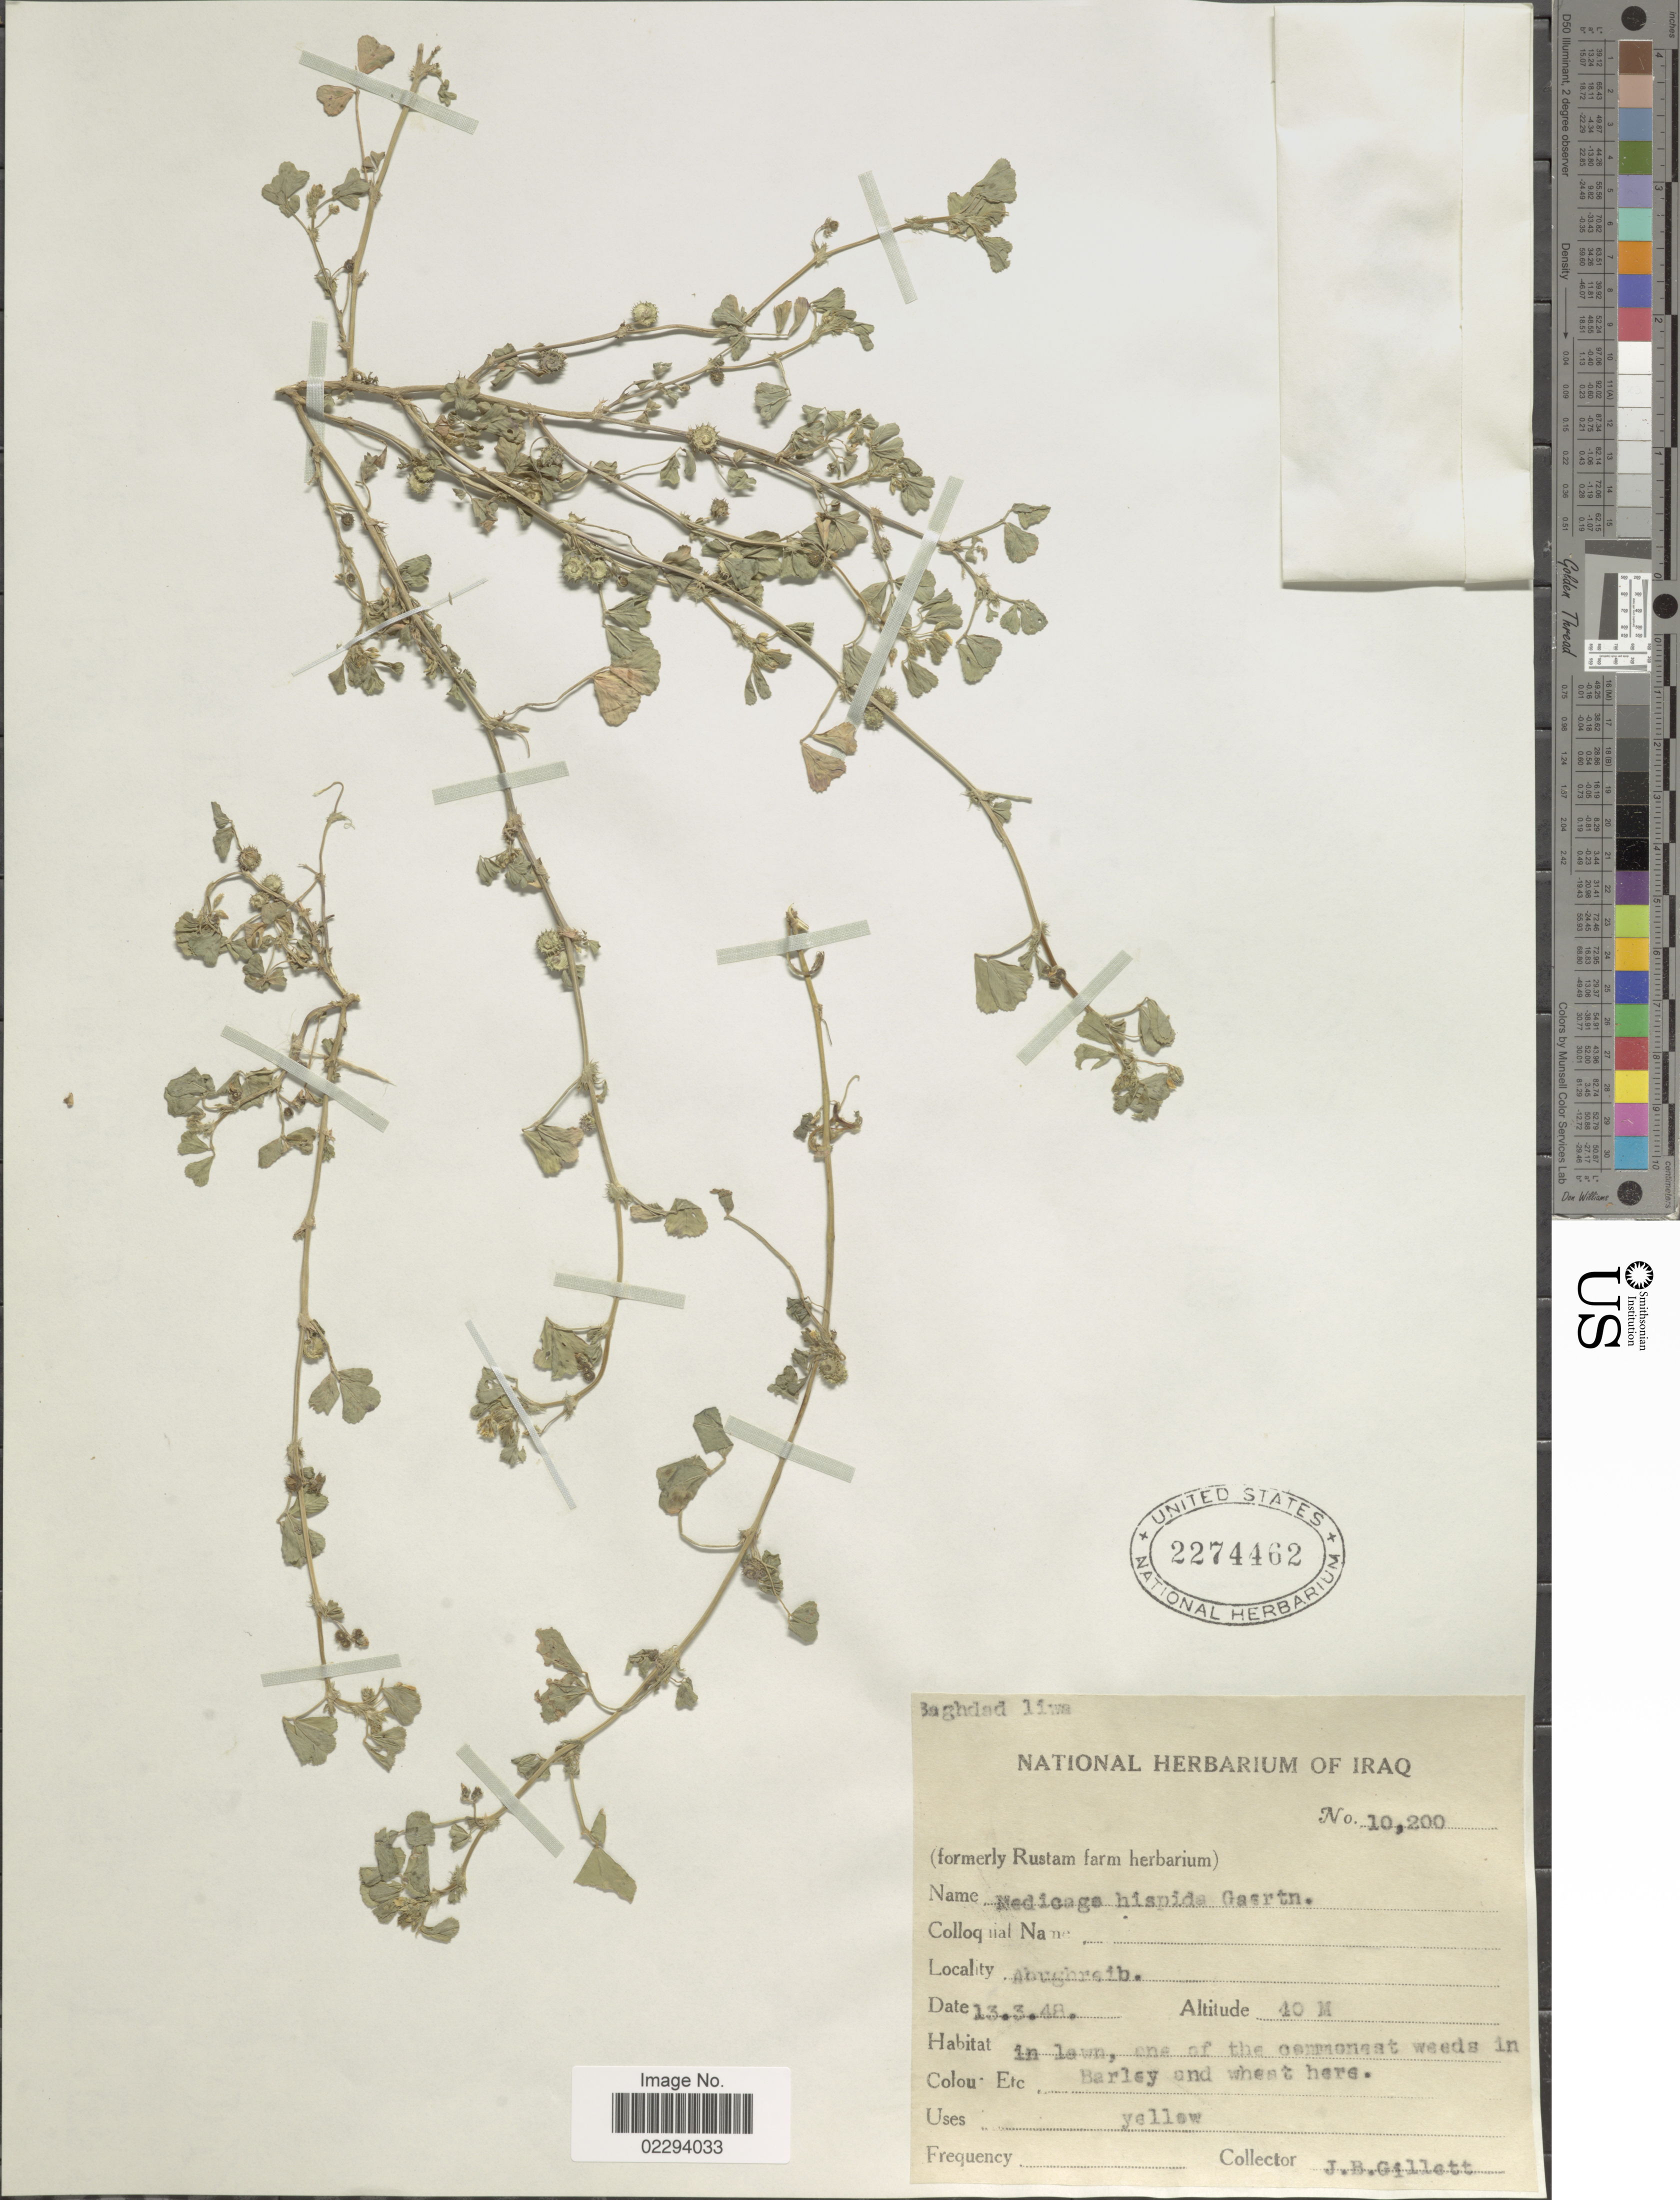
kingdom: Plantae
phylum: Tracheophyta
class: Magnoliopsida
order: Fabales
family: Fabaceae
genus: Medicago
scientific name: Medicago hispida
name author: Gaertn.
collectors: J. B. Gillett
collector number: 10200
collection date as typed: Transcribed d/m/y: 13/3/48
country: Iraq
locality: Abughreib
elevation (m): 40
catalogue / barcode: US 2274462